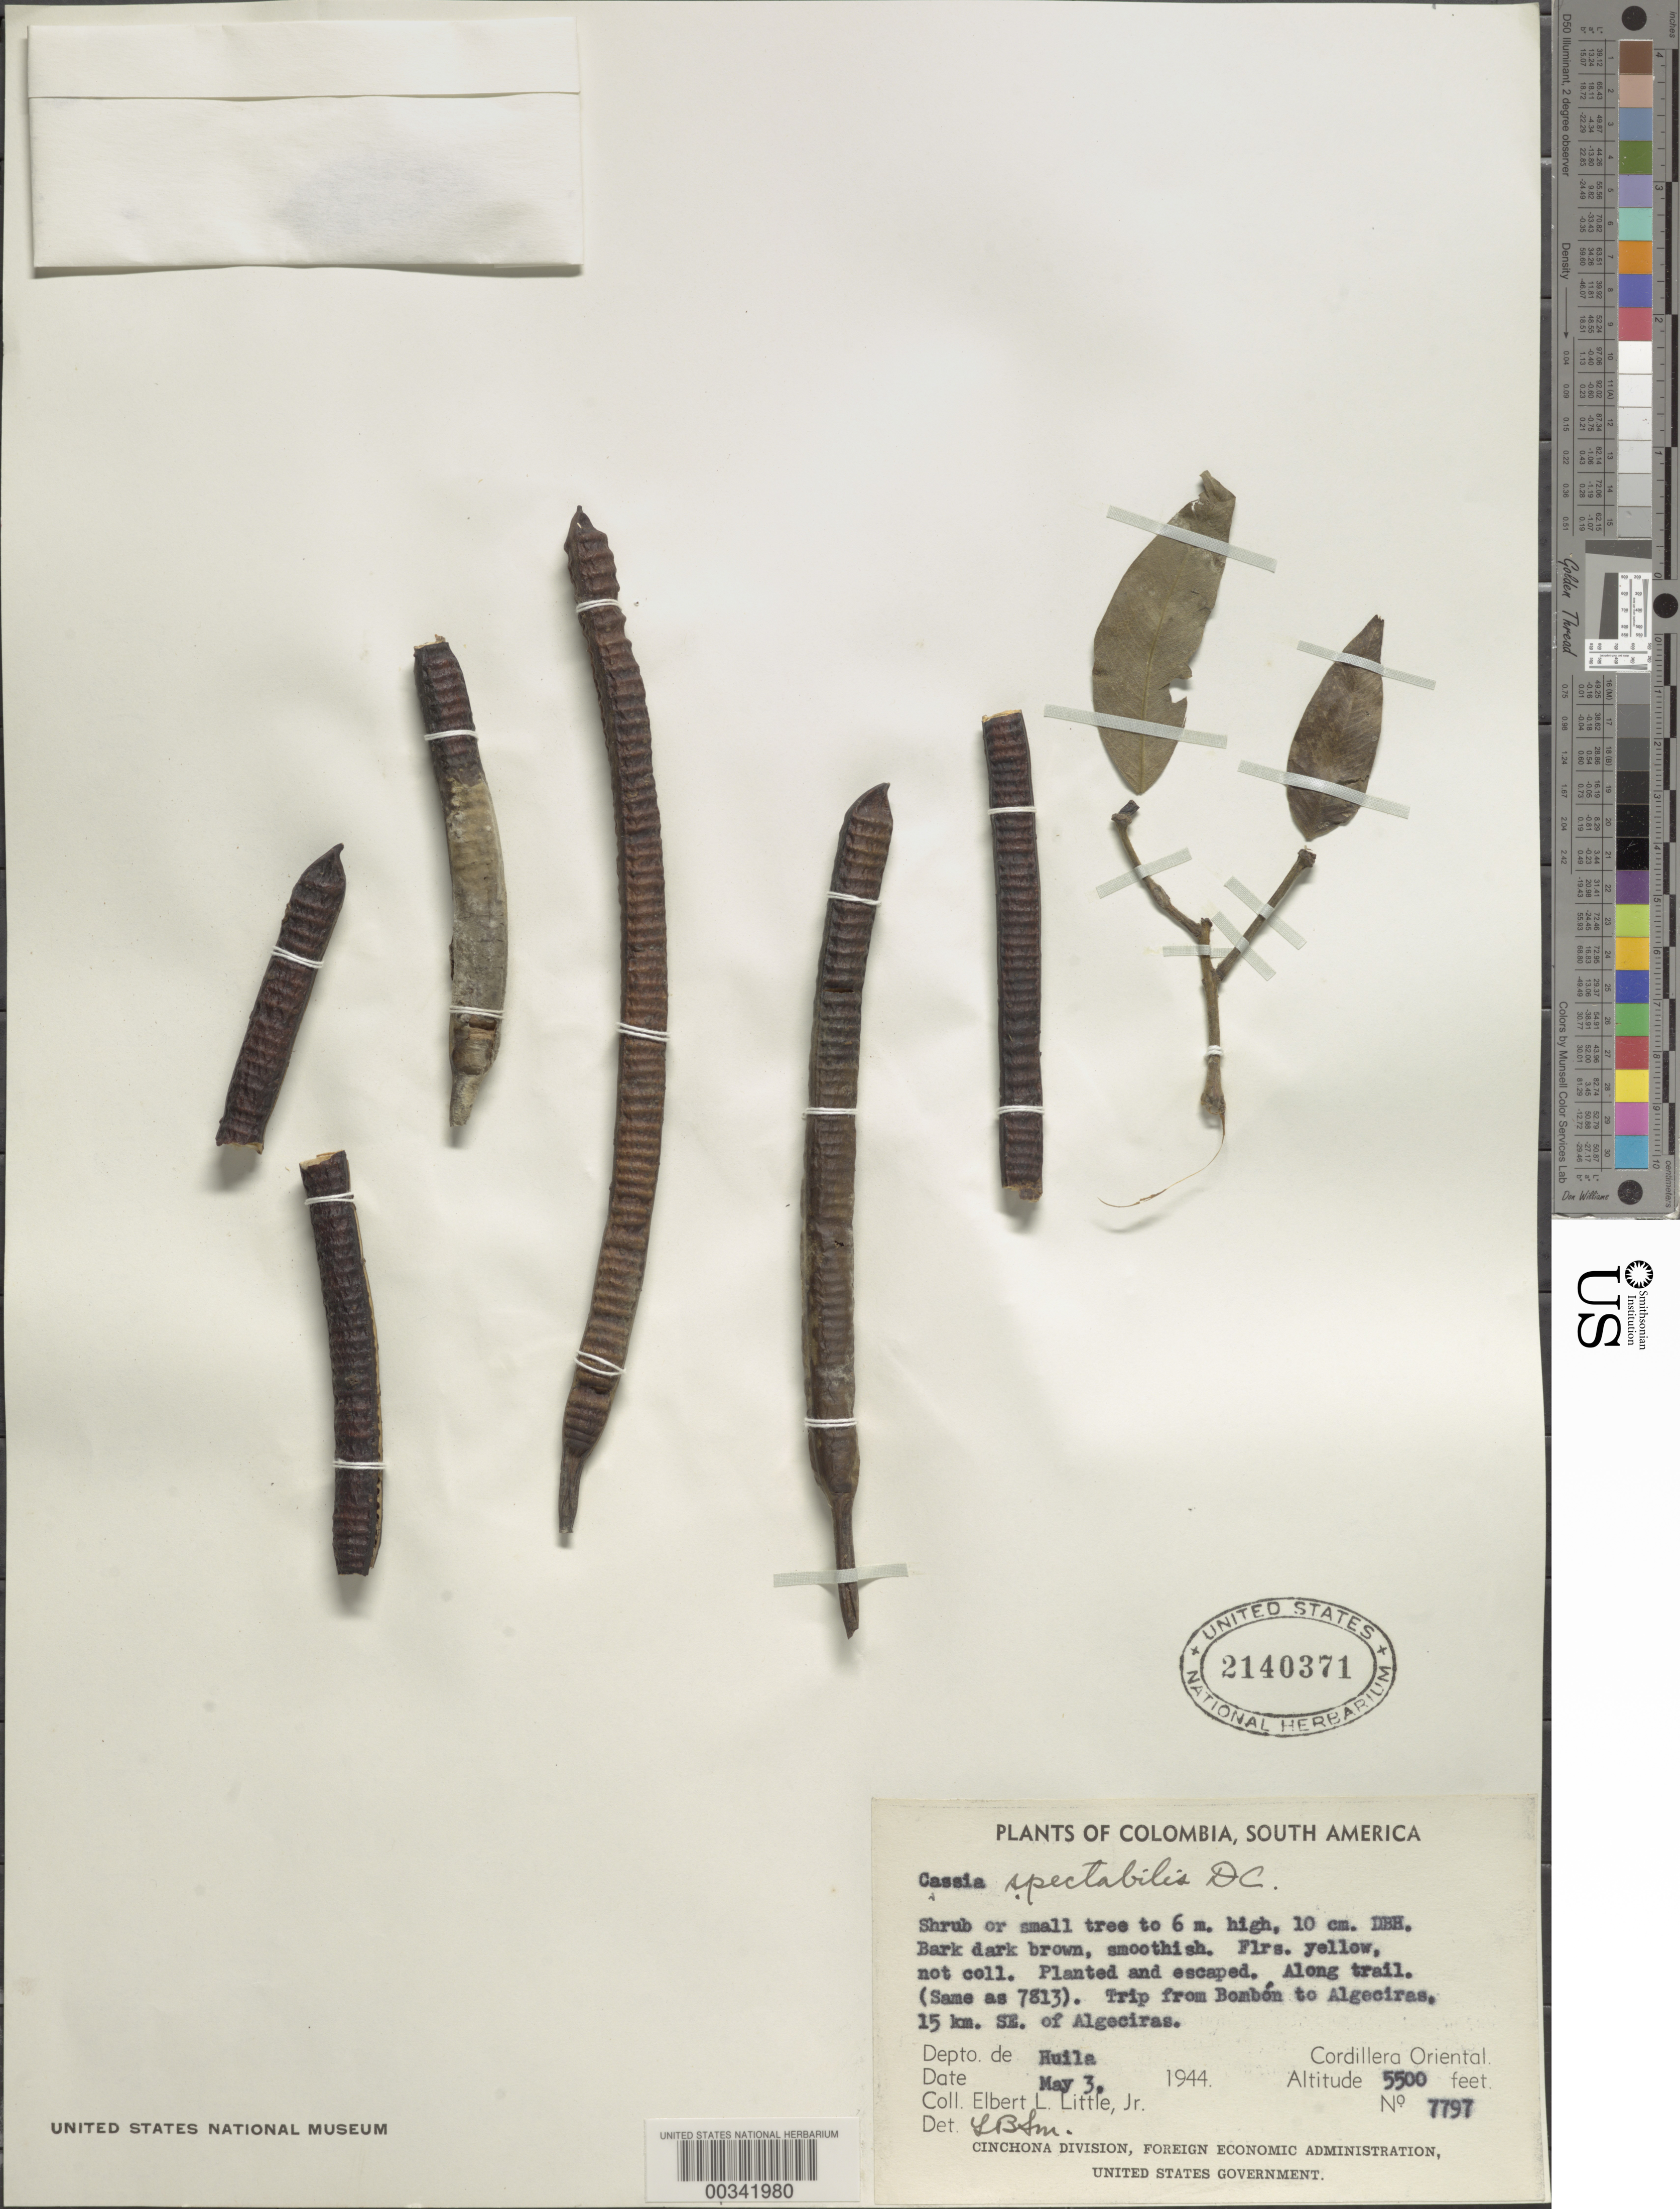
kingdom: Plantae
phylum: Tracheophyta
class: Magnoliopsida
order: Fabales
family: Fabaceae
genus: Senna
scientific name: Senna spectabilis var. spectabilis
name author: (DC.) H.S. Irwin & Barneby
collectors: E. L. Little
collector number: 7797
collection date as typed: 03 May 1944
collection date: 1944-05-03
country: Colombia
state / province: Huila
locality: Trip from Bombon to Algeciras; 15 km SE of Algeciras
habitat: Along trail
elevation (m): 1676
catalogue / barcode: US 2140371